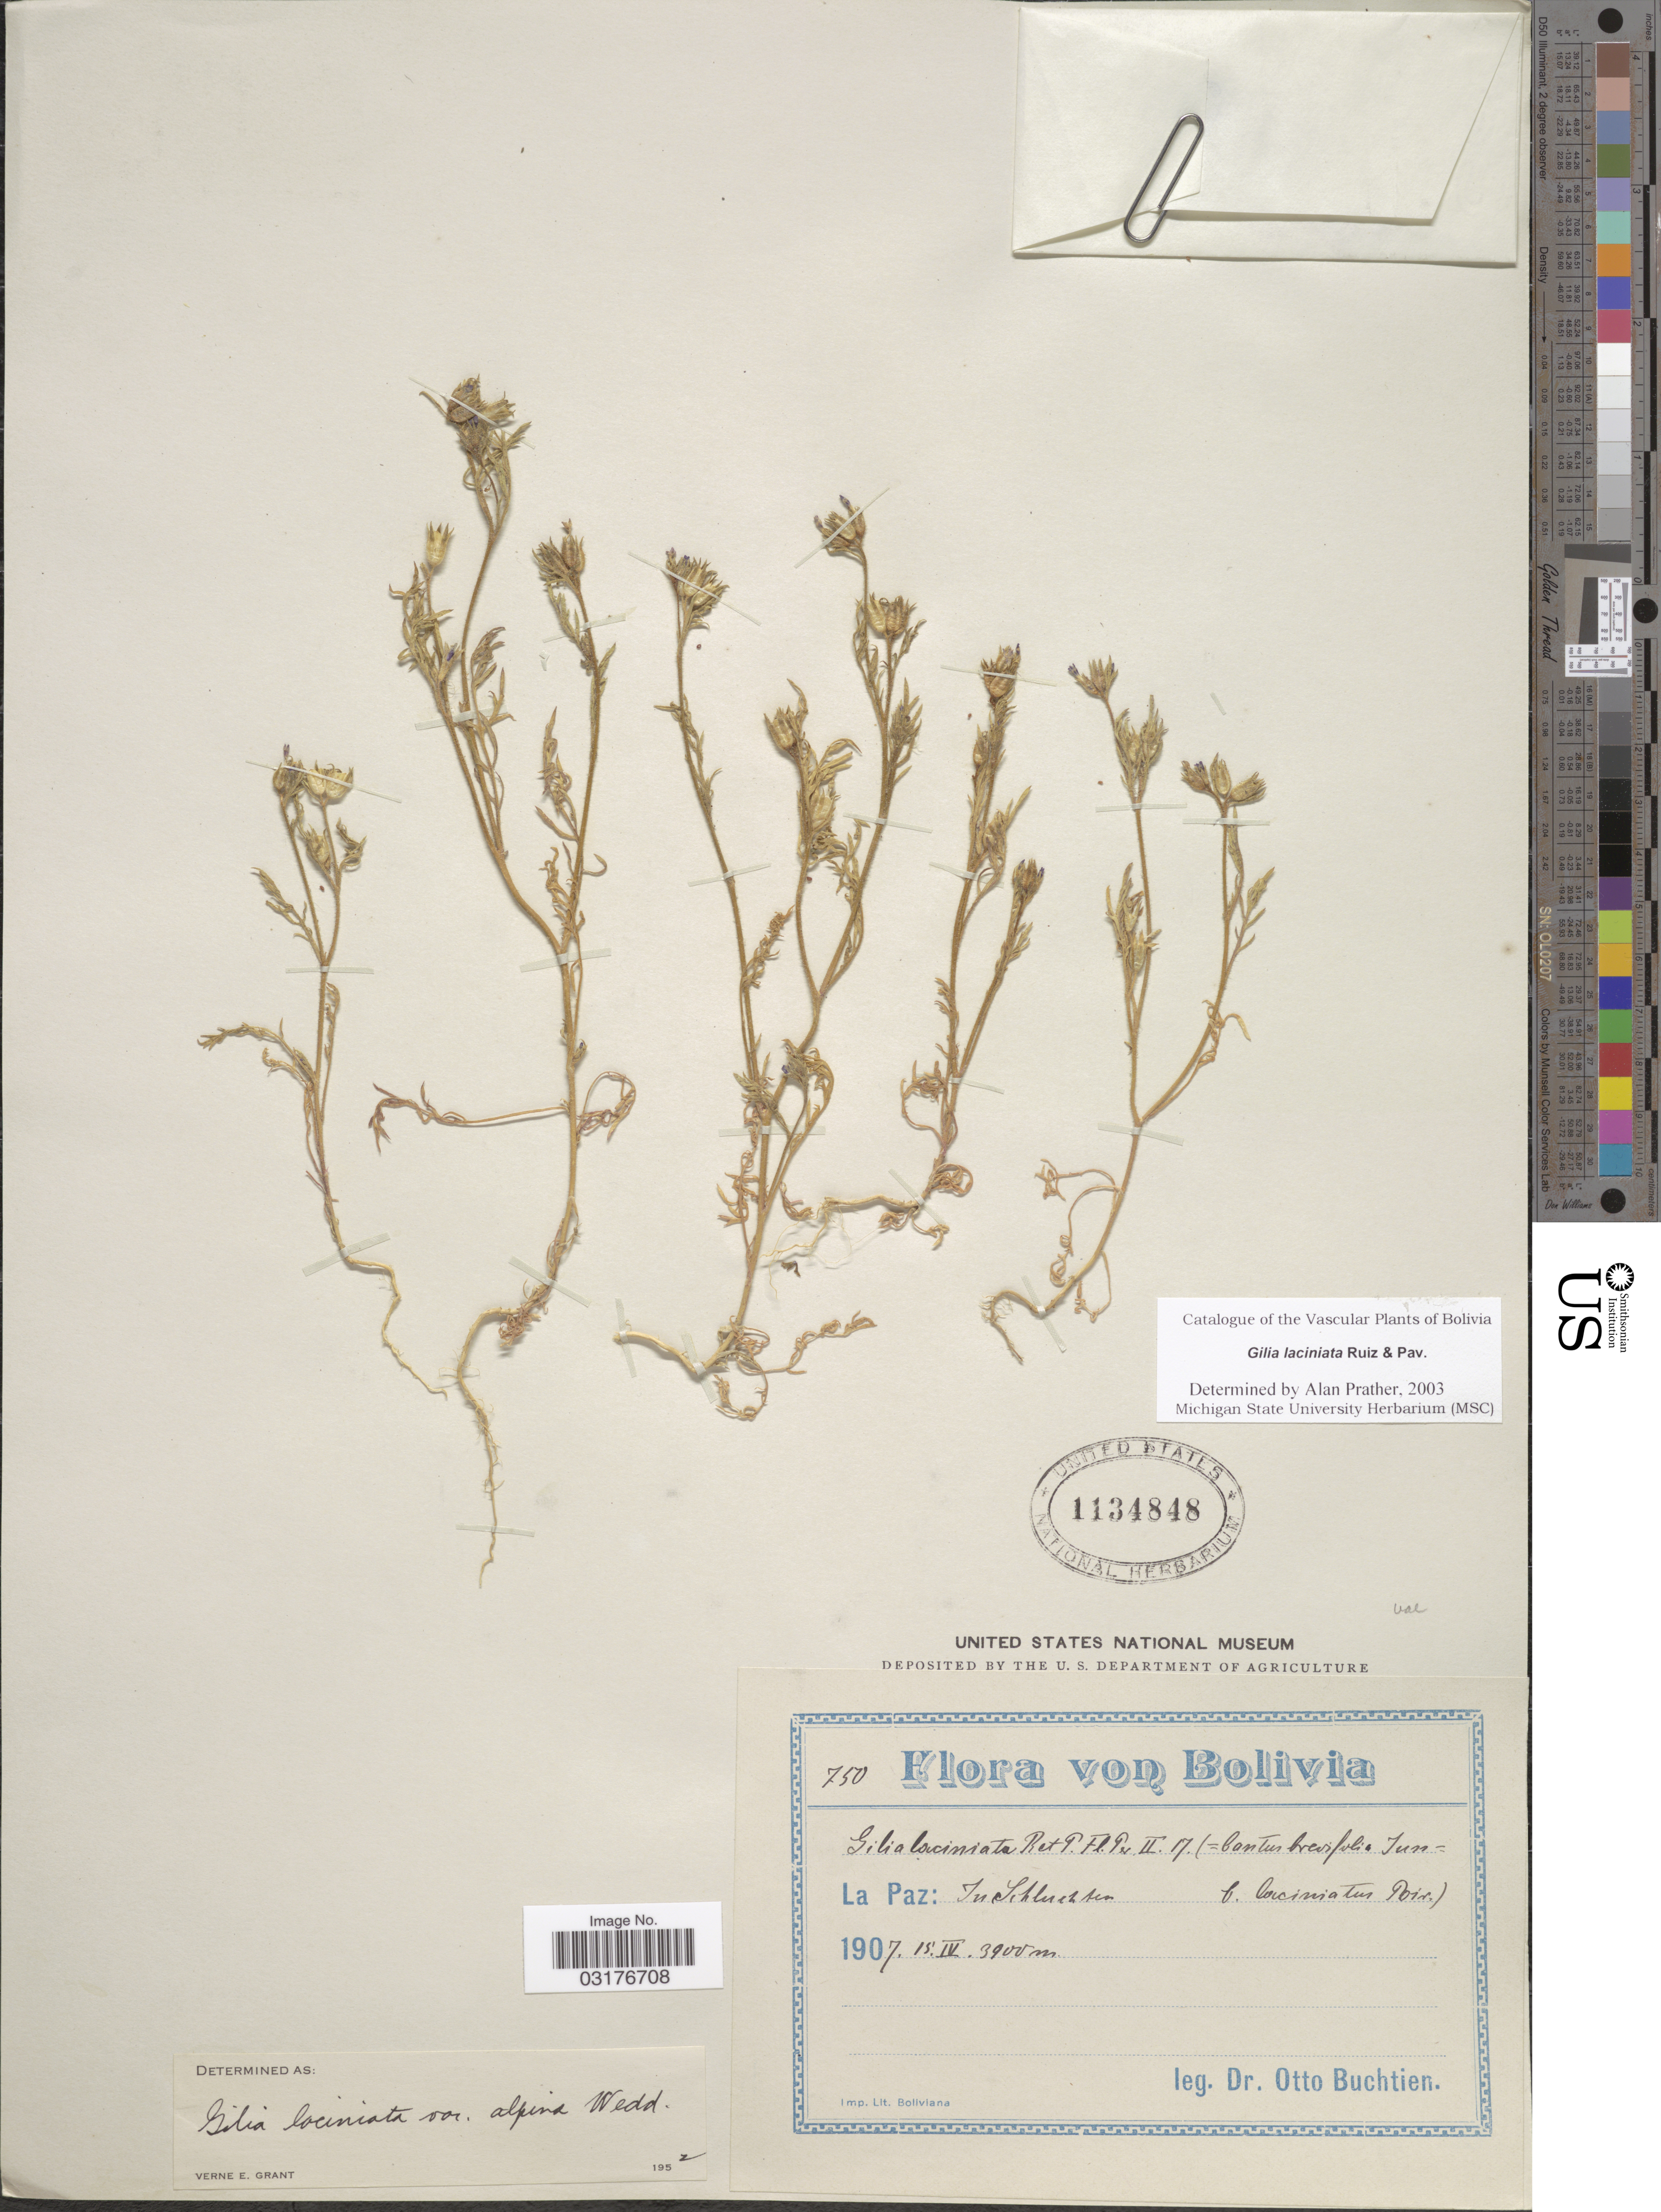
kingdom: Plantae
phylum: Tracheophyta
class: Magnoliopsida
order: Ericales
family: Polemoniaceae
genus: Gilia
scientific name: Gilia laciniata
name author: Ruiz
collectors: O. Buchtien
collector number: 750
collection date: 1907-04-15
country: Bolivia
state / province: La Paz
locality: In Schluchten.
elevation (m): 3900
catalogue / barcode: US 1134848